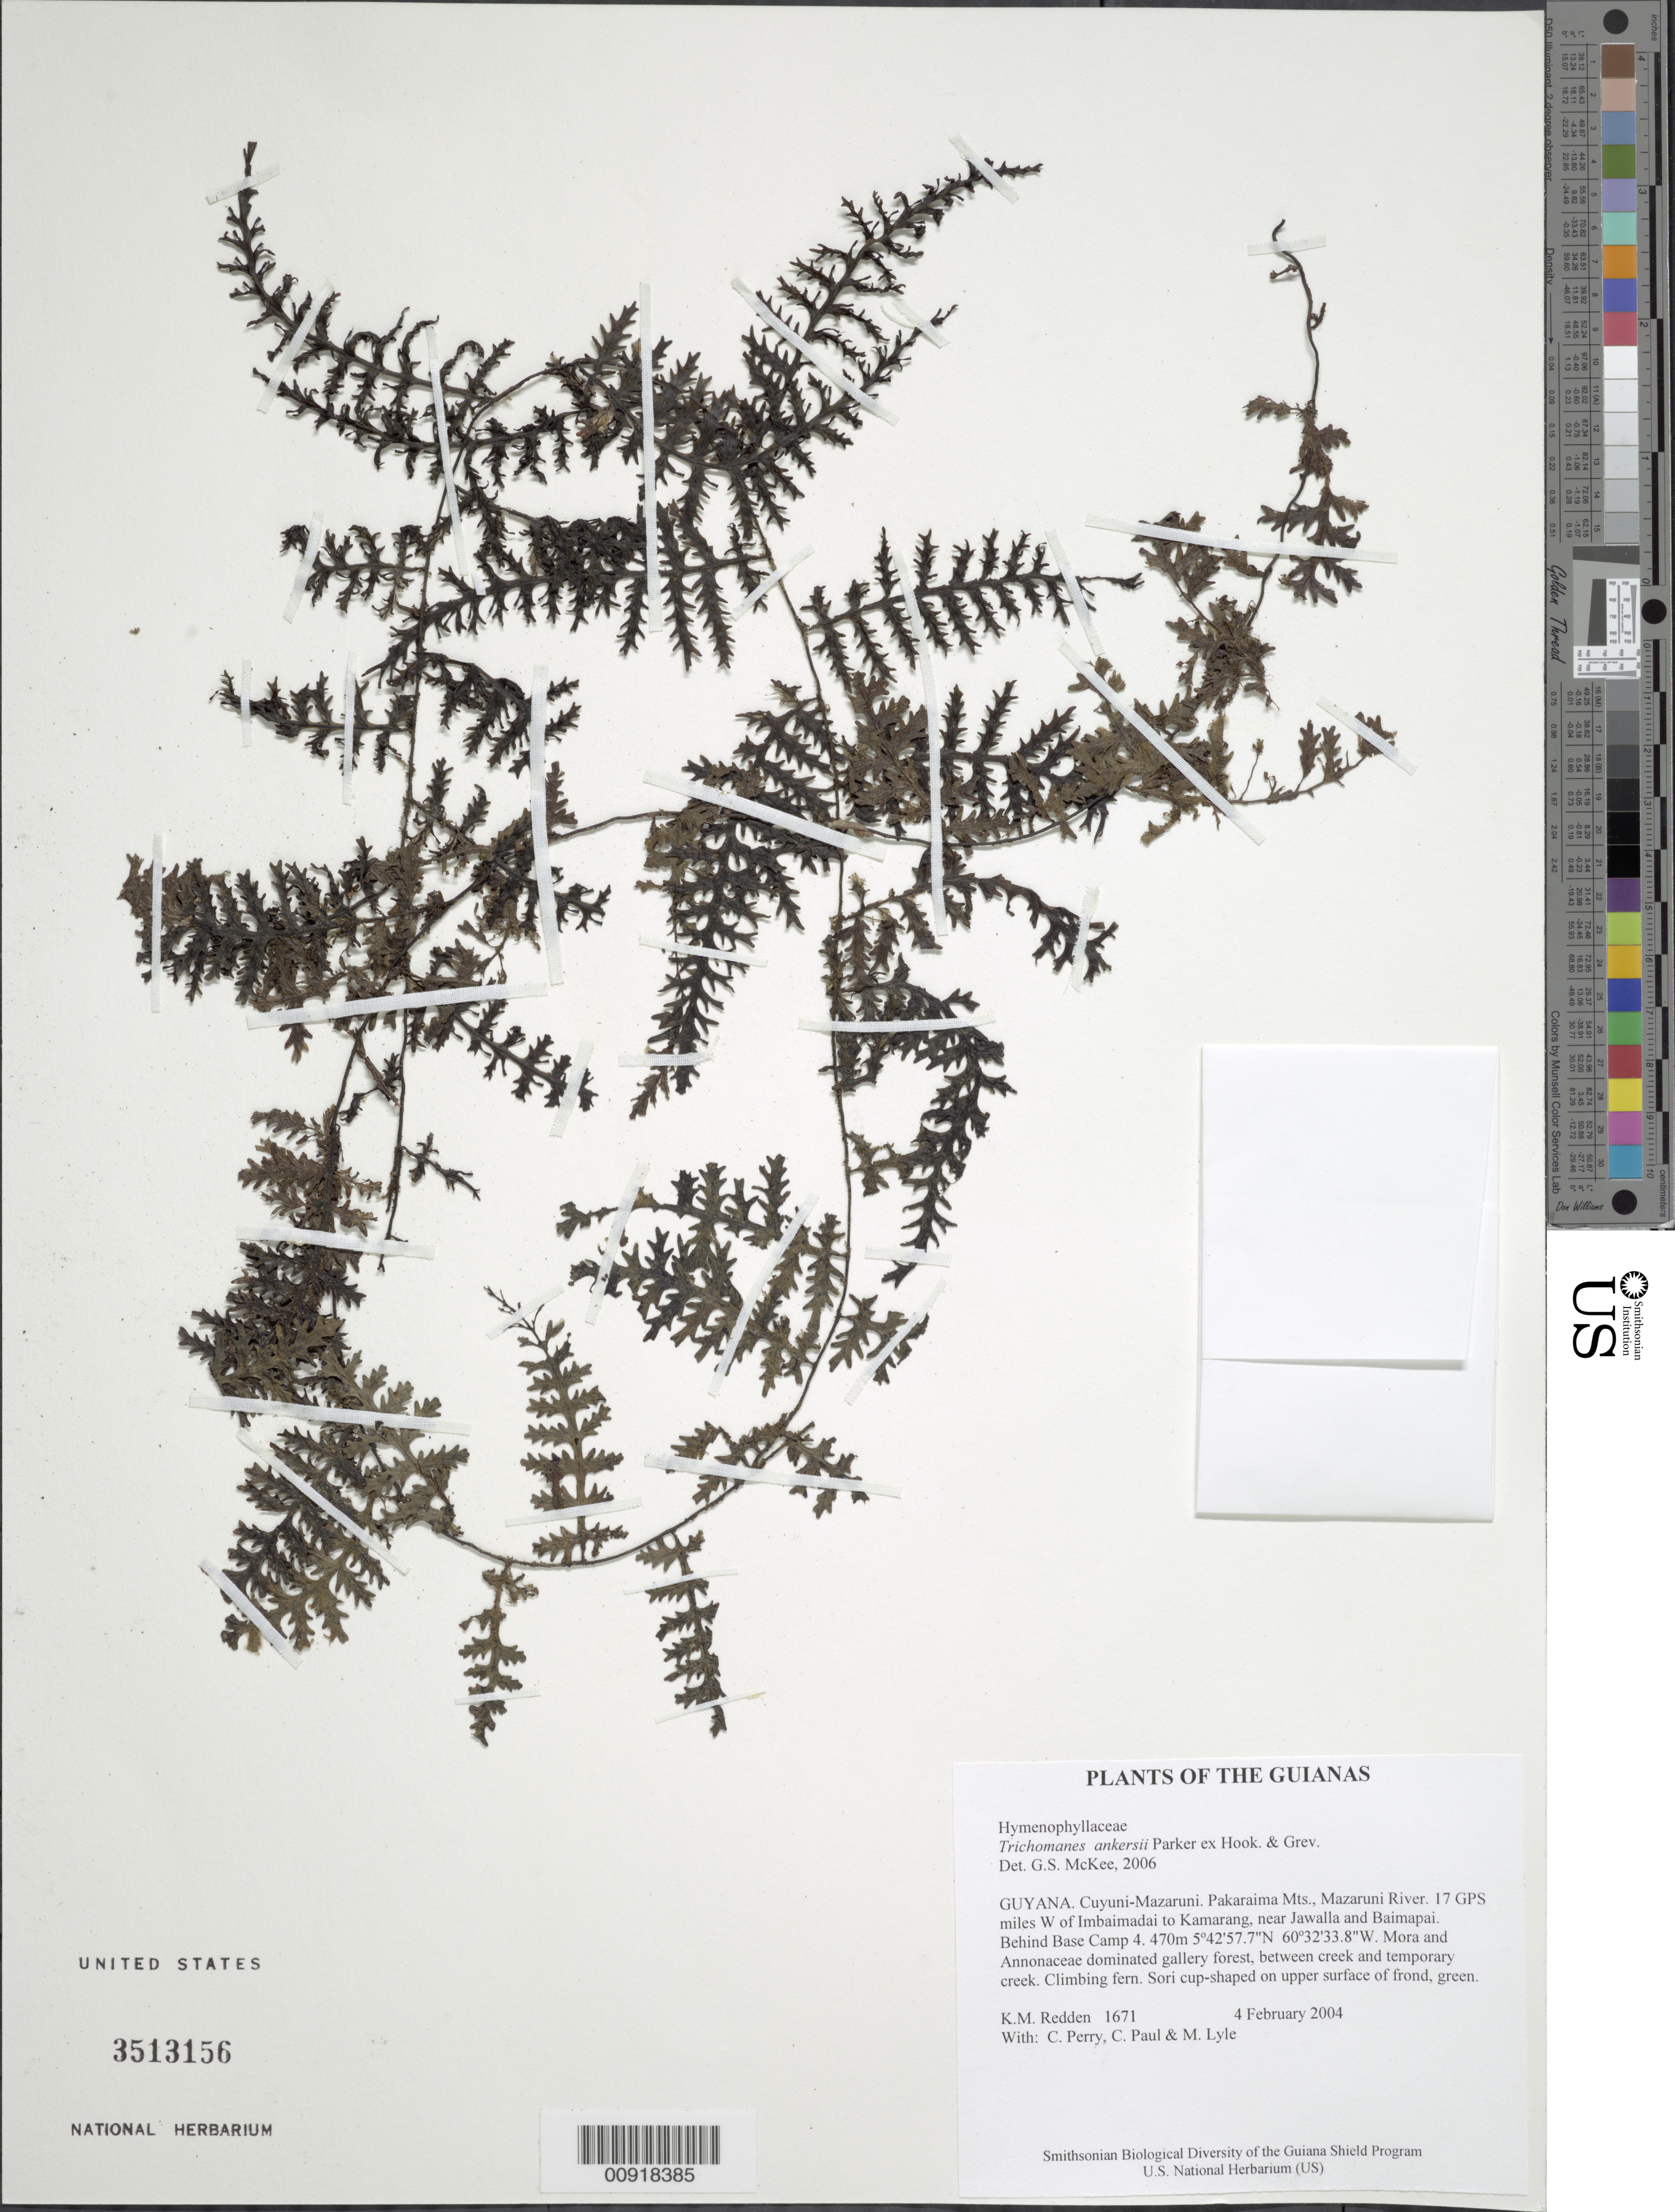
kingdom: Plantae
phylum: Tracheophyta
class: Polypodiopsida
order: Hymenophyllales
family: Hymenophyllaceae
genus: Trichomanes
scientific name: Trichomanes ankersii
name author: C. Parker ex Hook. & Grev.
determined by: McKee, G. S., (US), NMNH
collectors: K. M. Redden, C. Perry, C. Paul & M. Lyle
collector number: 1671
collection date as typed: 4 February 2004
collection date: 2004-02-04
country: Guyana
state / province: Cuyuni-Mazaruni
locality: Pakaraima Mts., Mazaruni River. 17 GPS miles W of Imbaimadai to Kamarang, near Jawalla and Baimapai. Behind Base Camp 4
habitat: Mora and Annonaceae dominated gallery forest, between creek and temporary creek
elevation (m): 470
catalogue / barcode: US 3513156